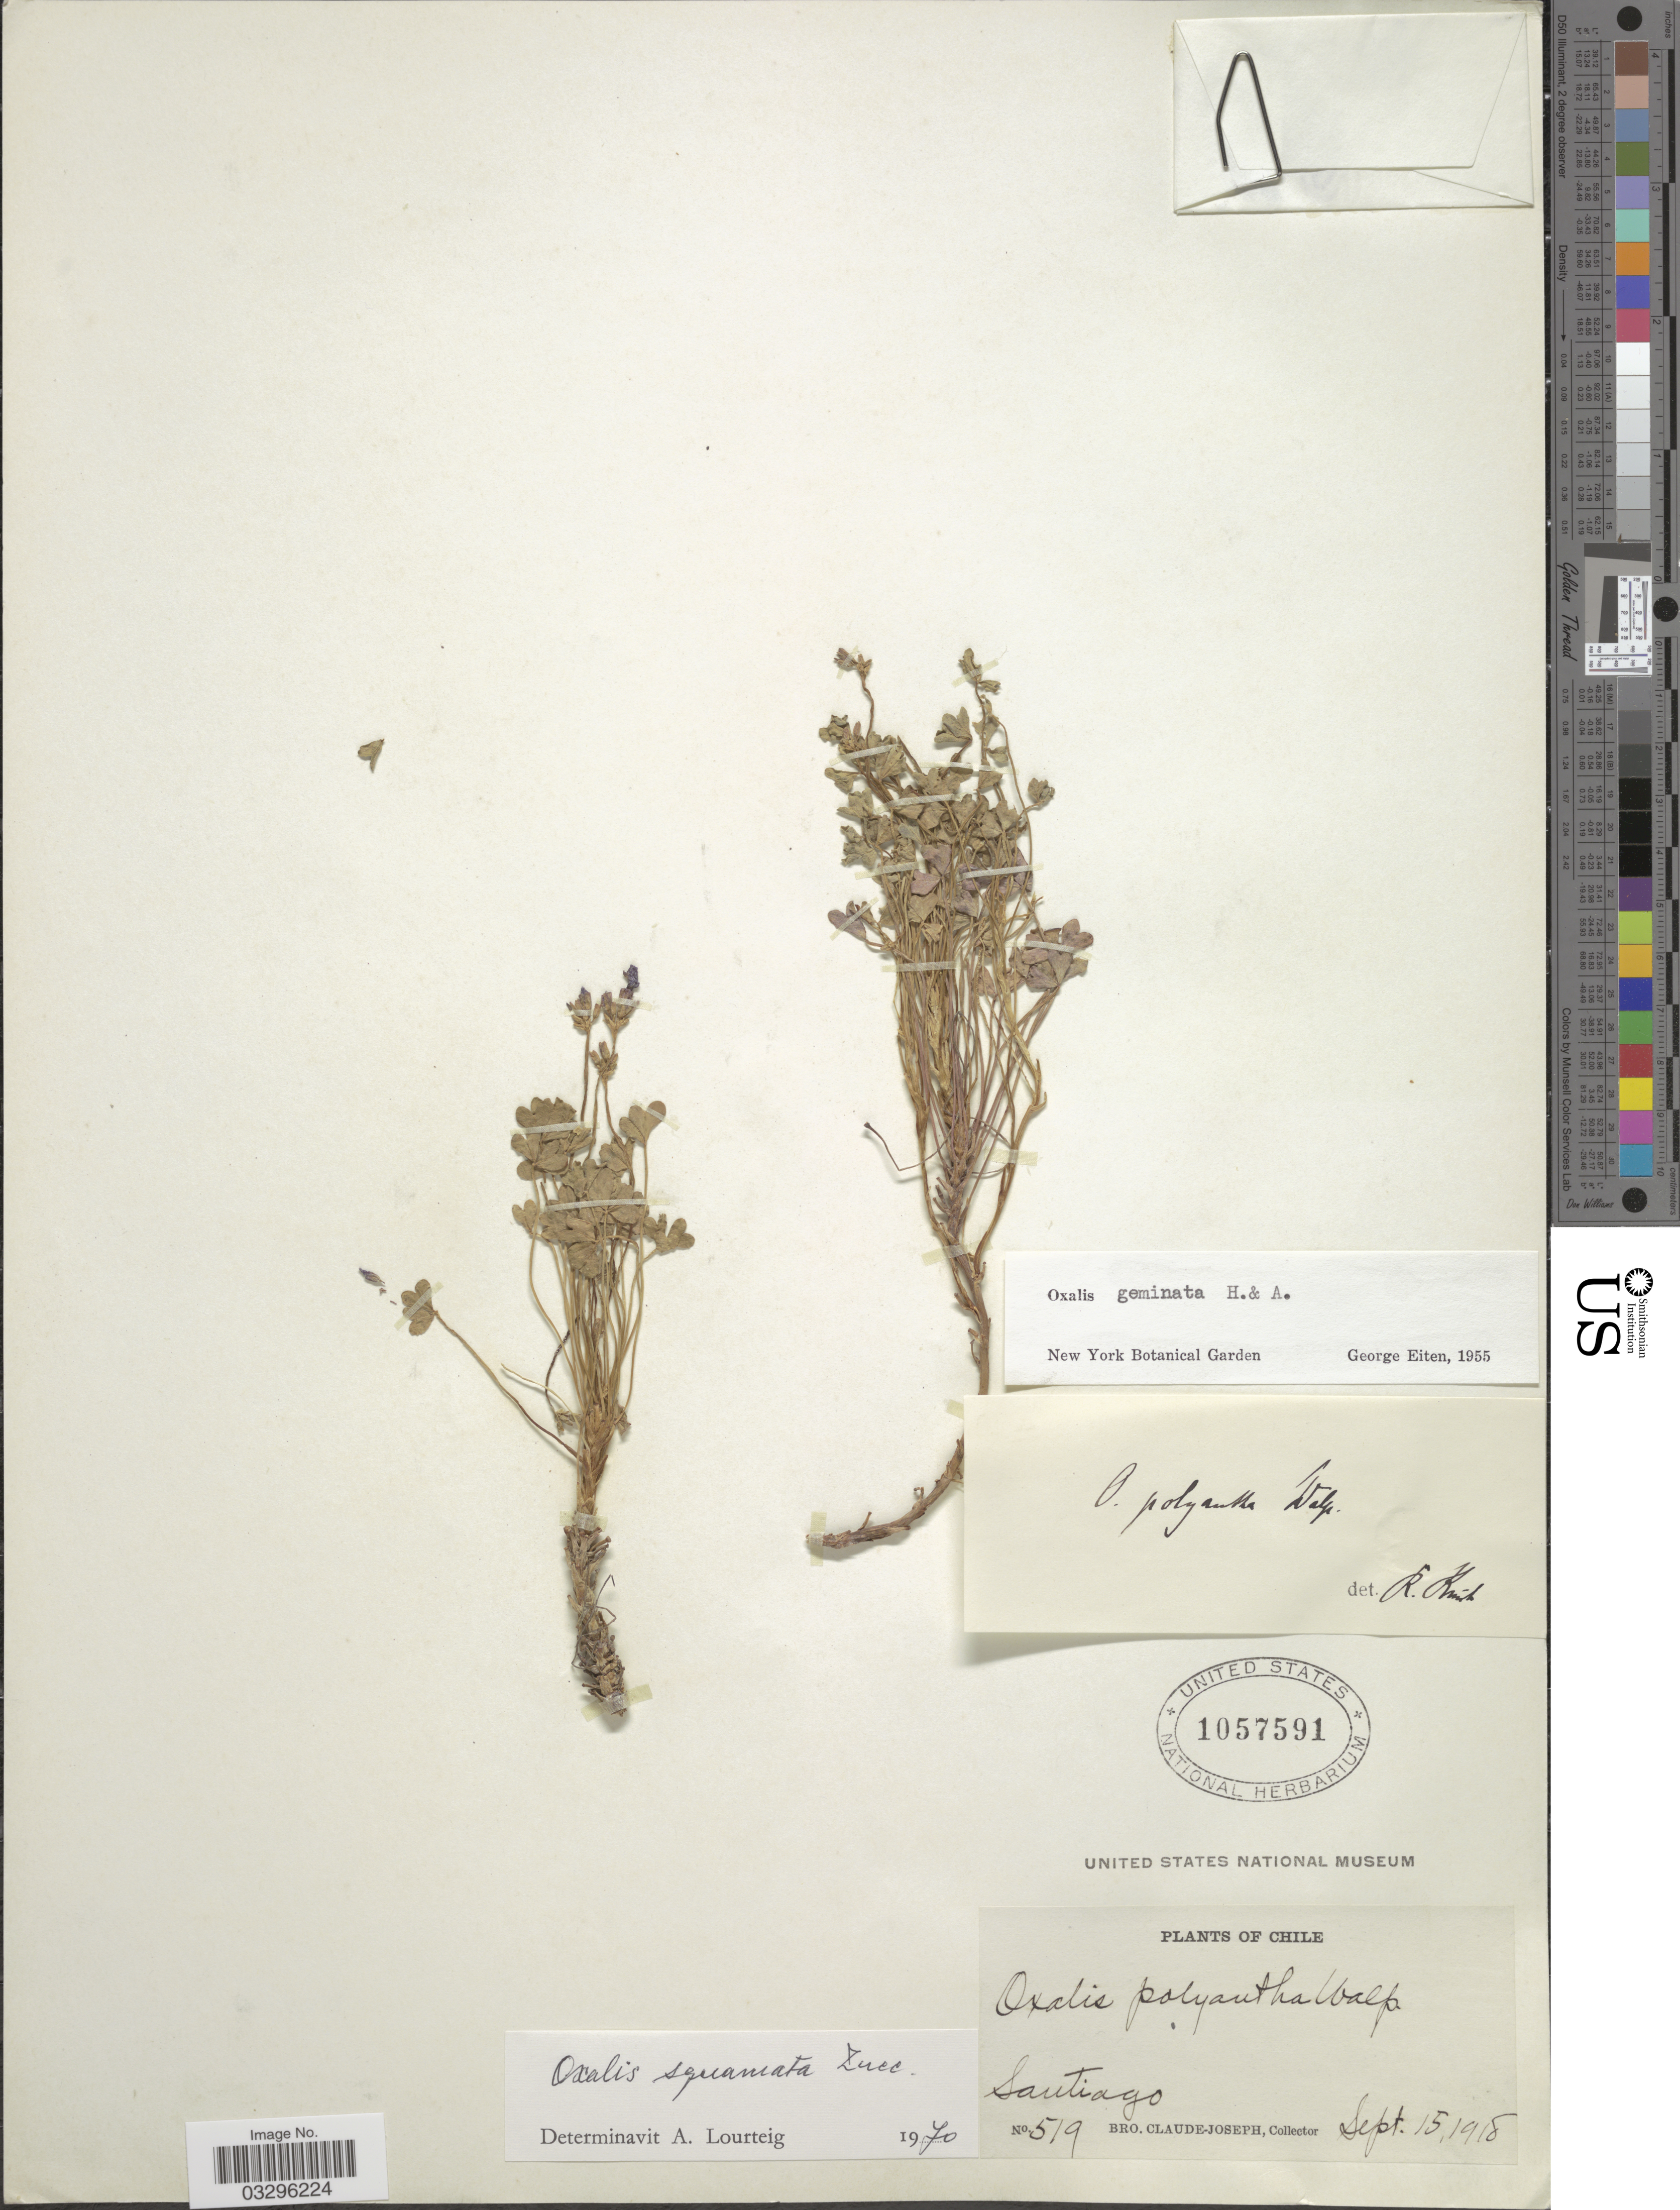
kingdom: Plantae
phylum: Tracheophyta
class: Magnoliopsida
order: Oxalidales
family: Oxalidaceae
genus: Oxalis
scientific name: Oxalis squamata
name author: Zucc.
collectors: Bro. Claude-Joseph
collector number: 519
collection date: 1918-09-15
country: Chile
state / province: Región Metropolitana (RM)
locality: Santiago.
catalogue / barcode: US 1057591